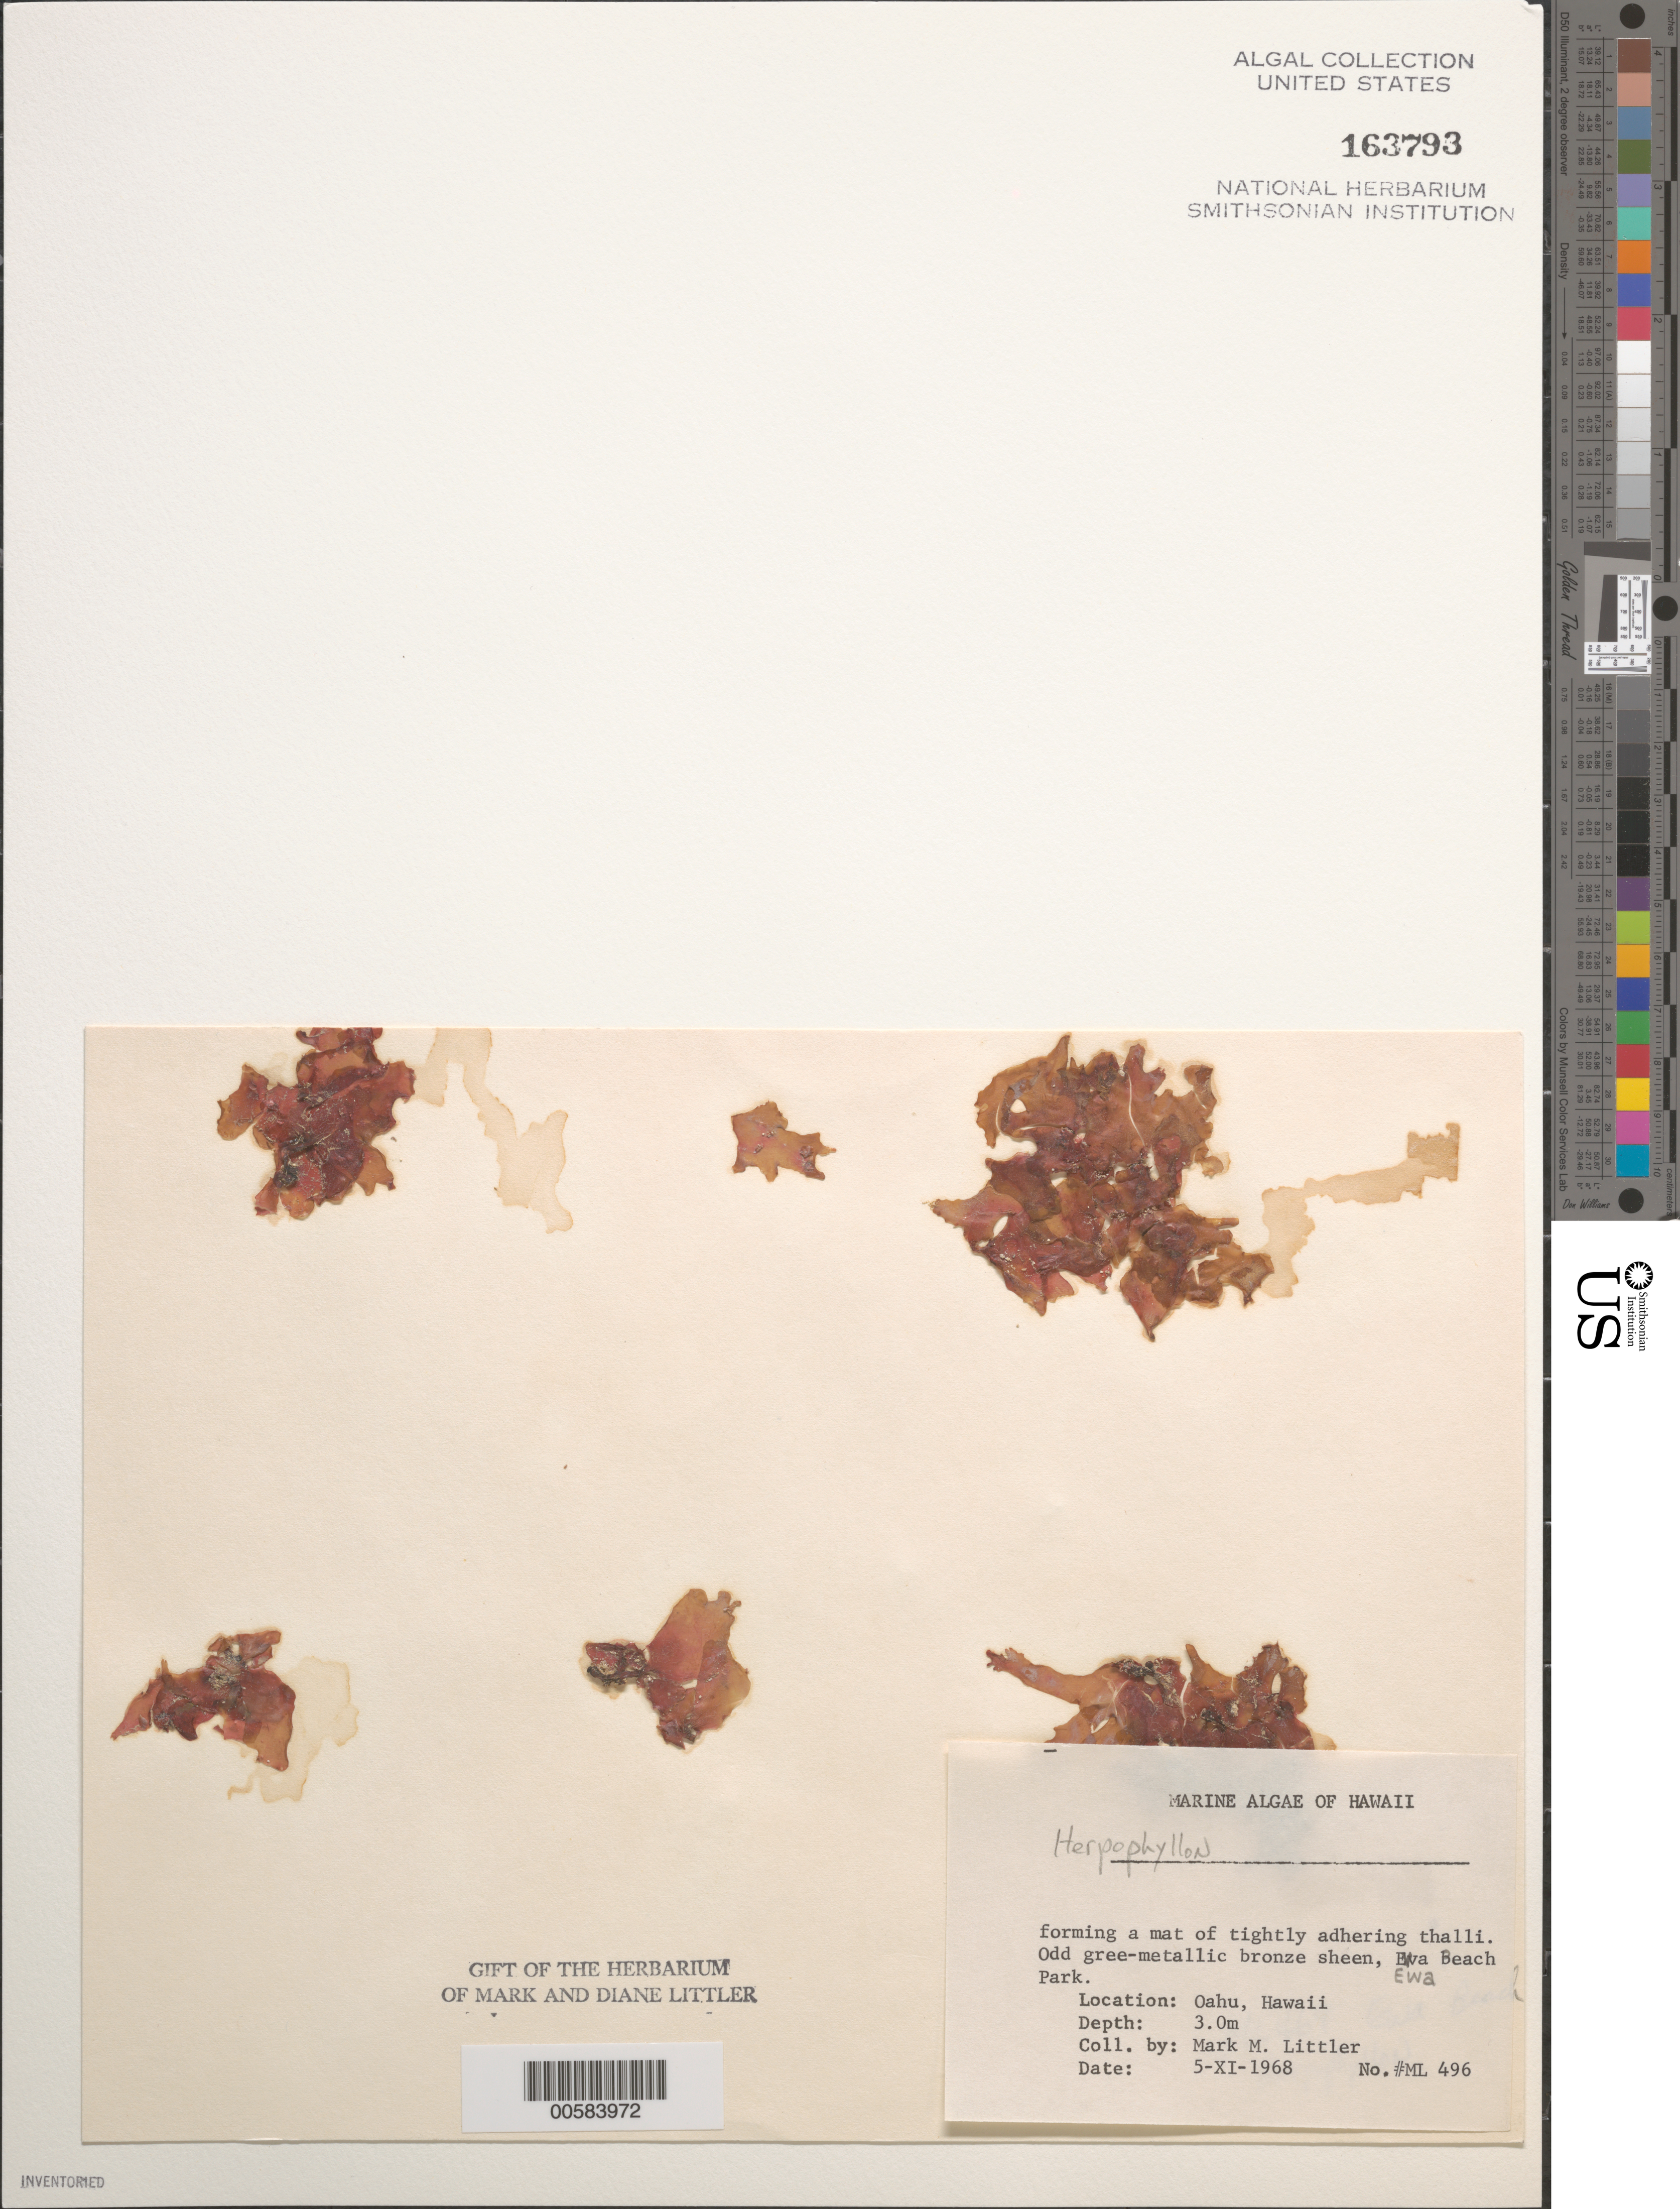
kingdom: Plantae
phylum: Rhodophyta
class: Florideophyceae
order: Rhodymeniales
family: Rhodymeniaceae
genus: Herpophyllon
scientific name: Herpophyllon sp.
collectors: M. M. Littler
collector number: ML 496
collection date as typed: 05 Nov 1968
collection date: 1968-11-05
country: United States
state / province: Hawaii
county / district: Honolulu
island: Oahu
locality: Ewa Beach Park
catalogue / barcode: US 163793